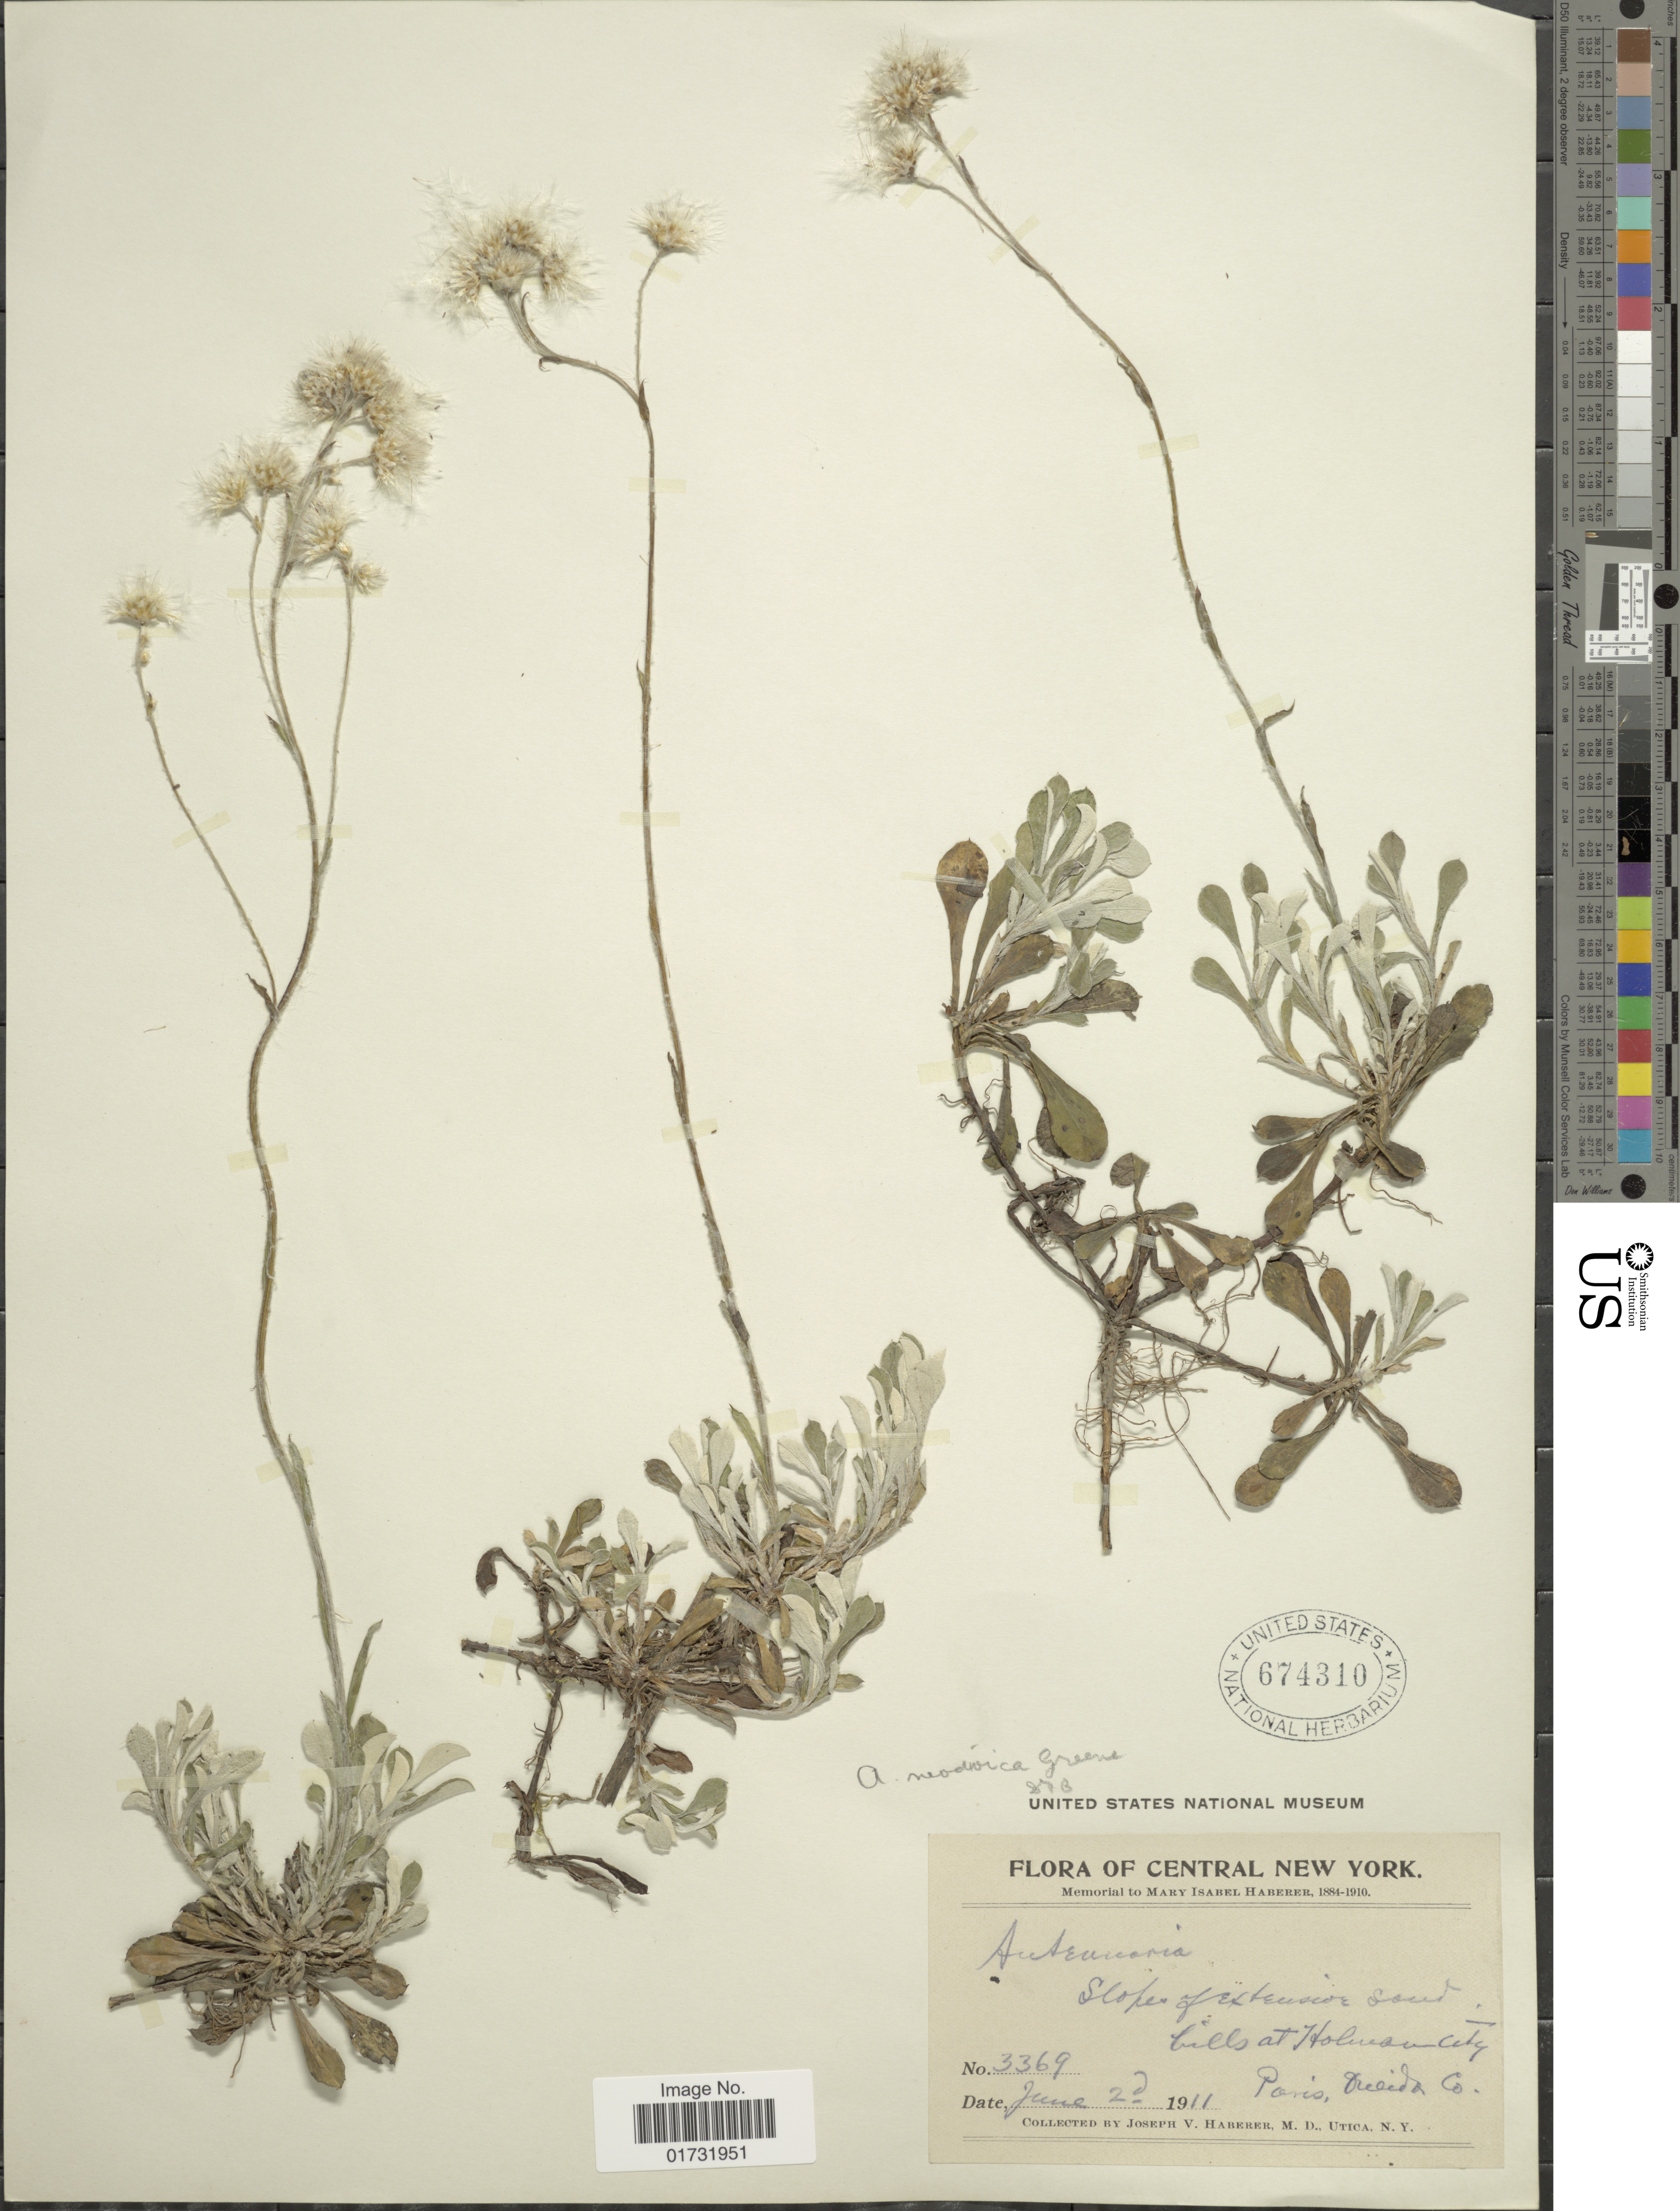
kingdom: Plantae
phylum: Tracheophyta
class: Magnoliopsida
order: Asterales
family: Asteraceae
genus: Antennaria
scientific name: Antennaria neodioica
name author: Greene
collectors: J. V. Haberer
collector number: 3369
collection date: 1911-06-02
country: United States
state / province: New York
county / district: Oneida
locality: Central New York. slopes of extension south hills at Holman City. paris, Oneida Co.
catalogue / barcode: US 674310